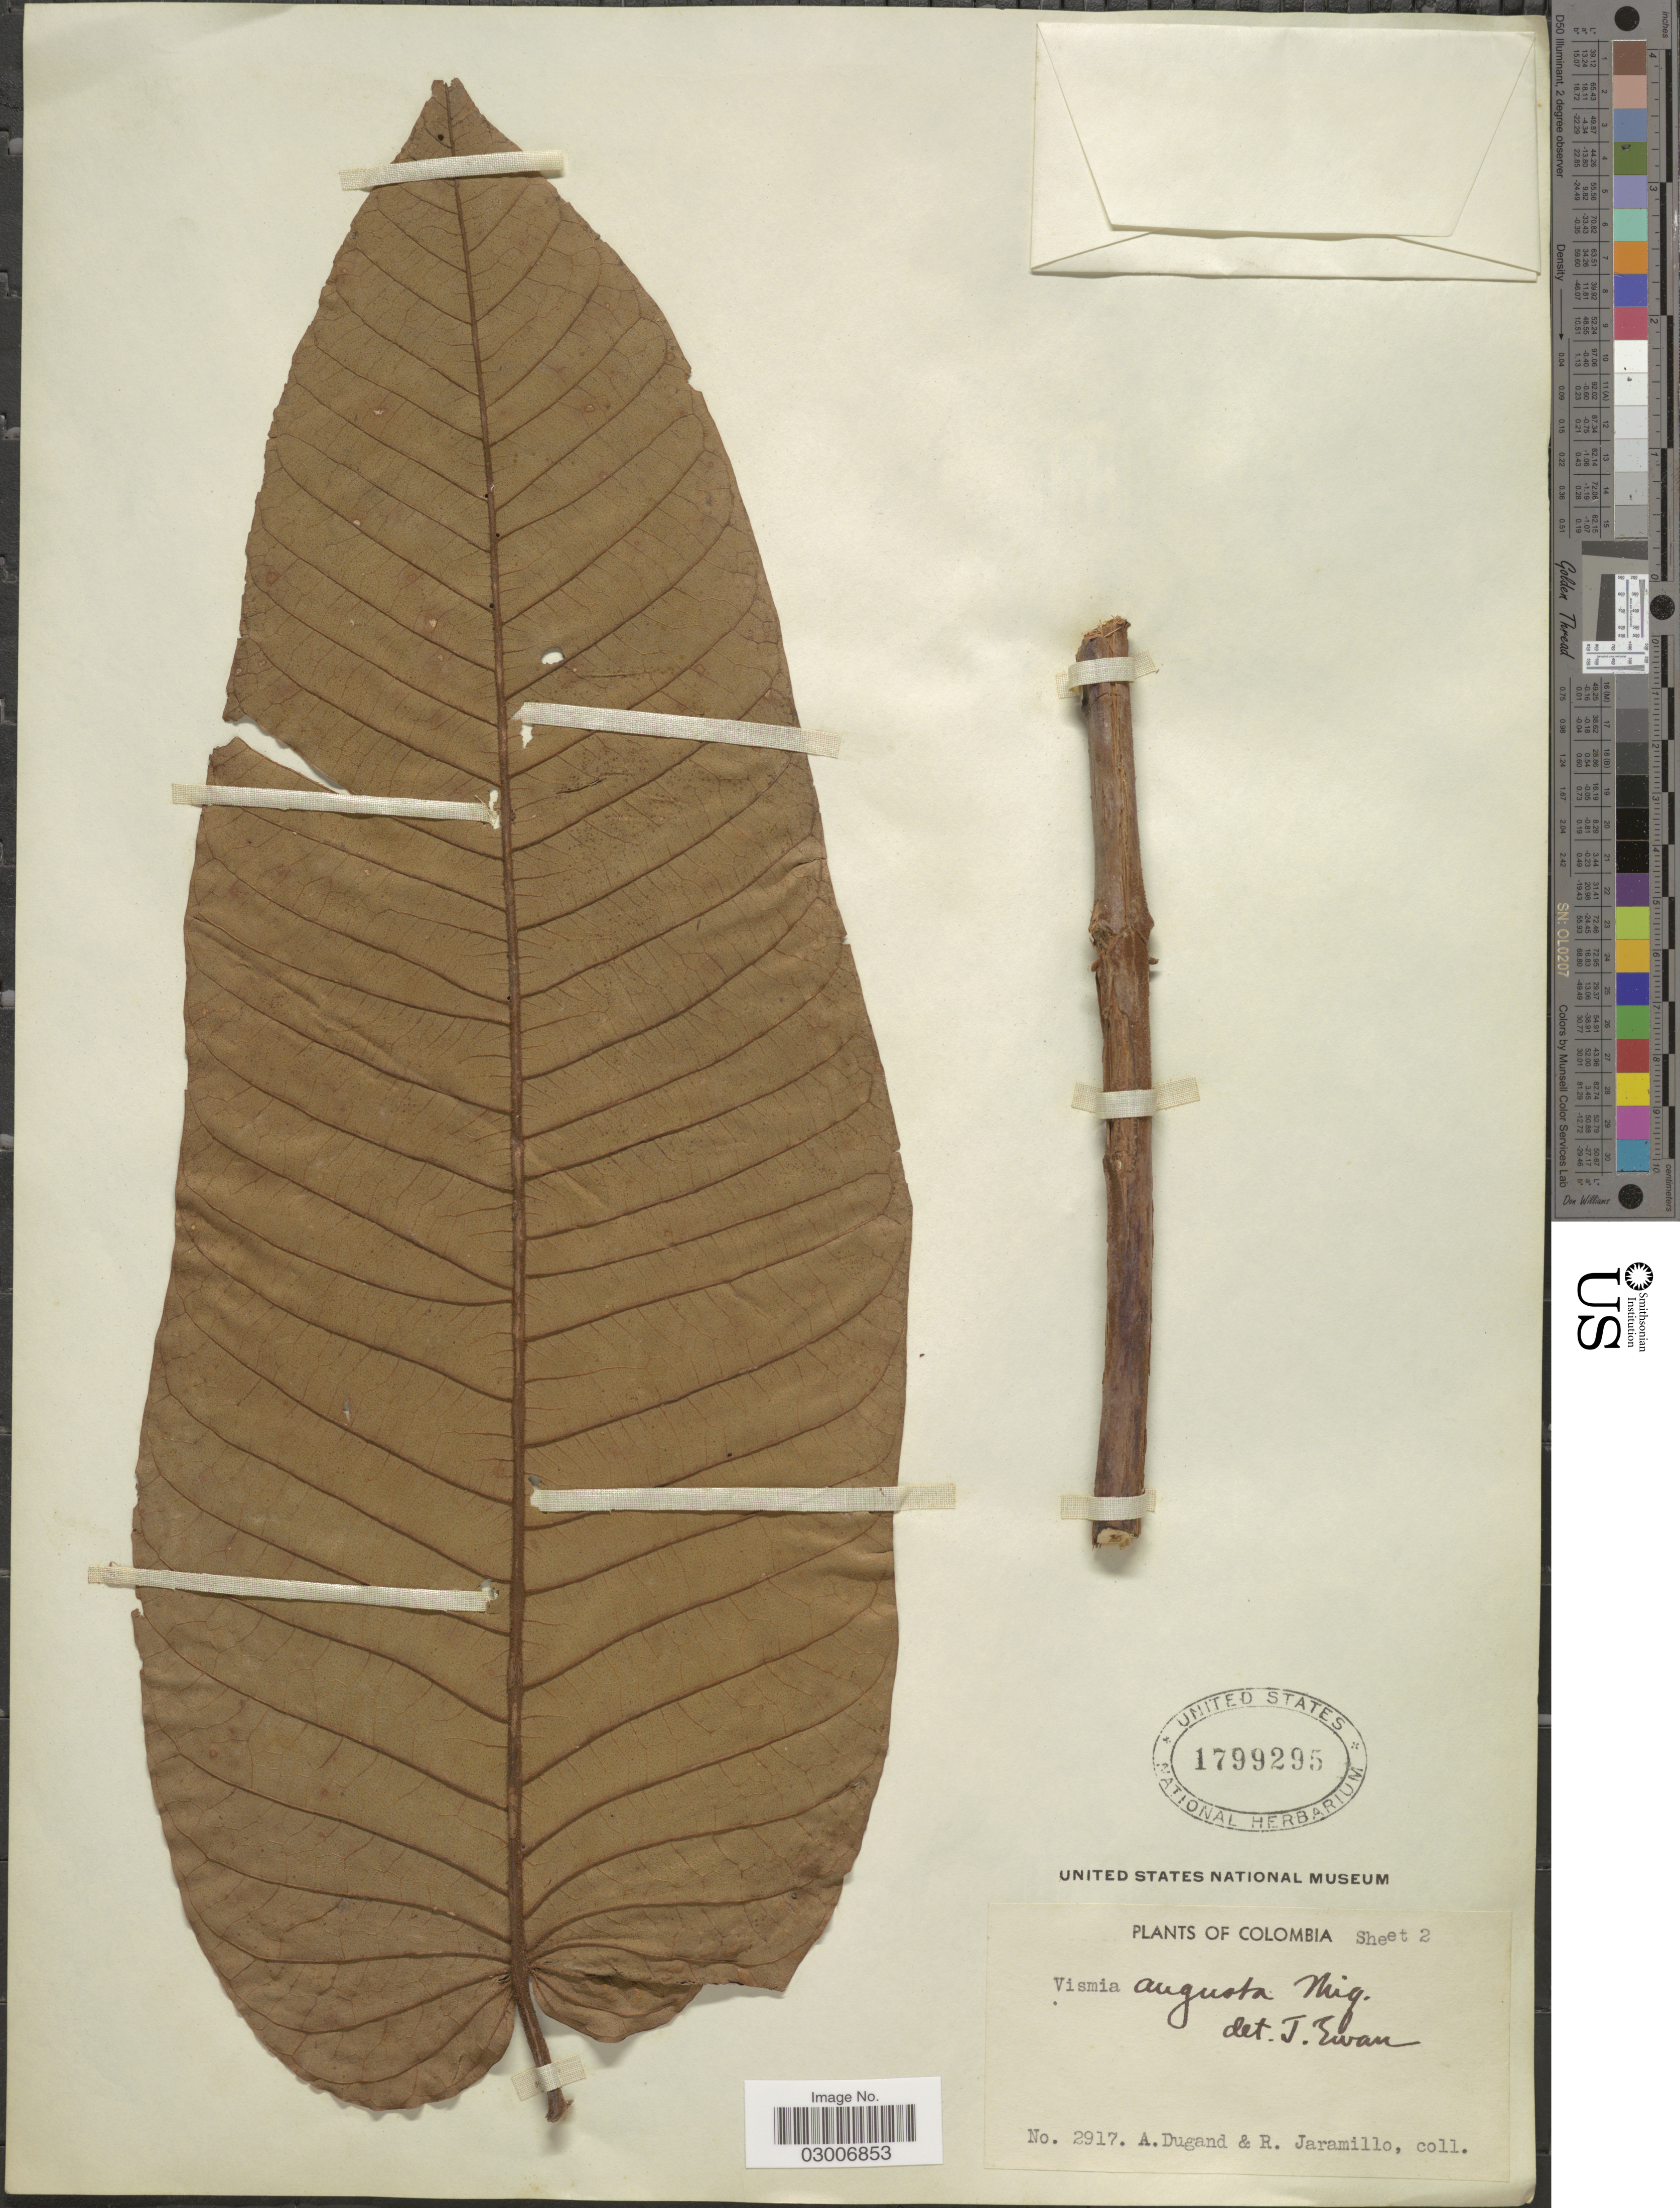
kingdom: Plantae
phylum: Tracheophyta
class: Magnoliopsida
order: Malpighiales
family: Hypericaceae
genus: Vismia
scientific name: Vismia macrophylla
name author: Kunth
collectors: A. Dugand & R. Jaramillo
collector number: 2917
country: Colombia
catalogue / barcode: US 1799295